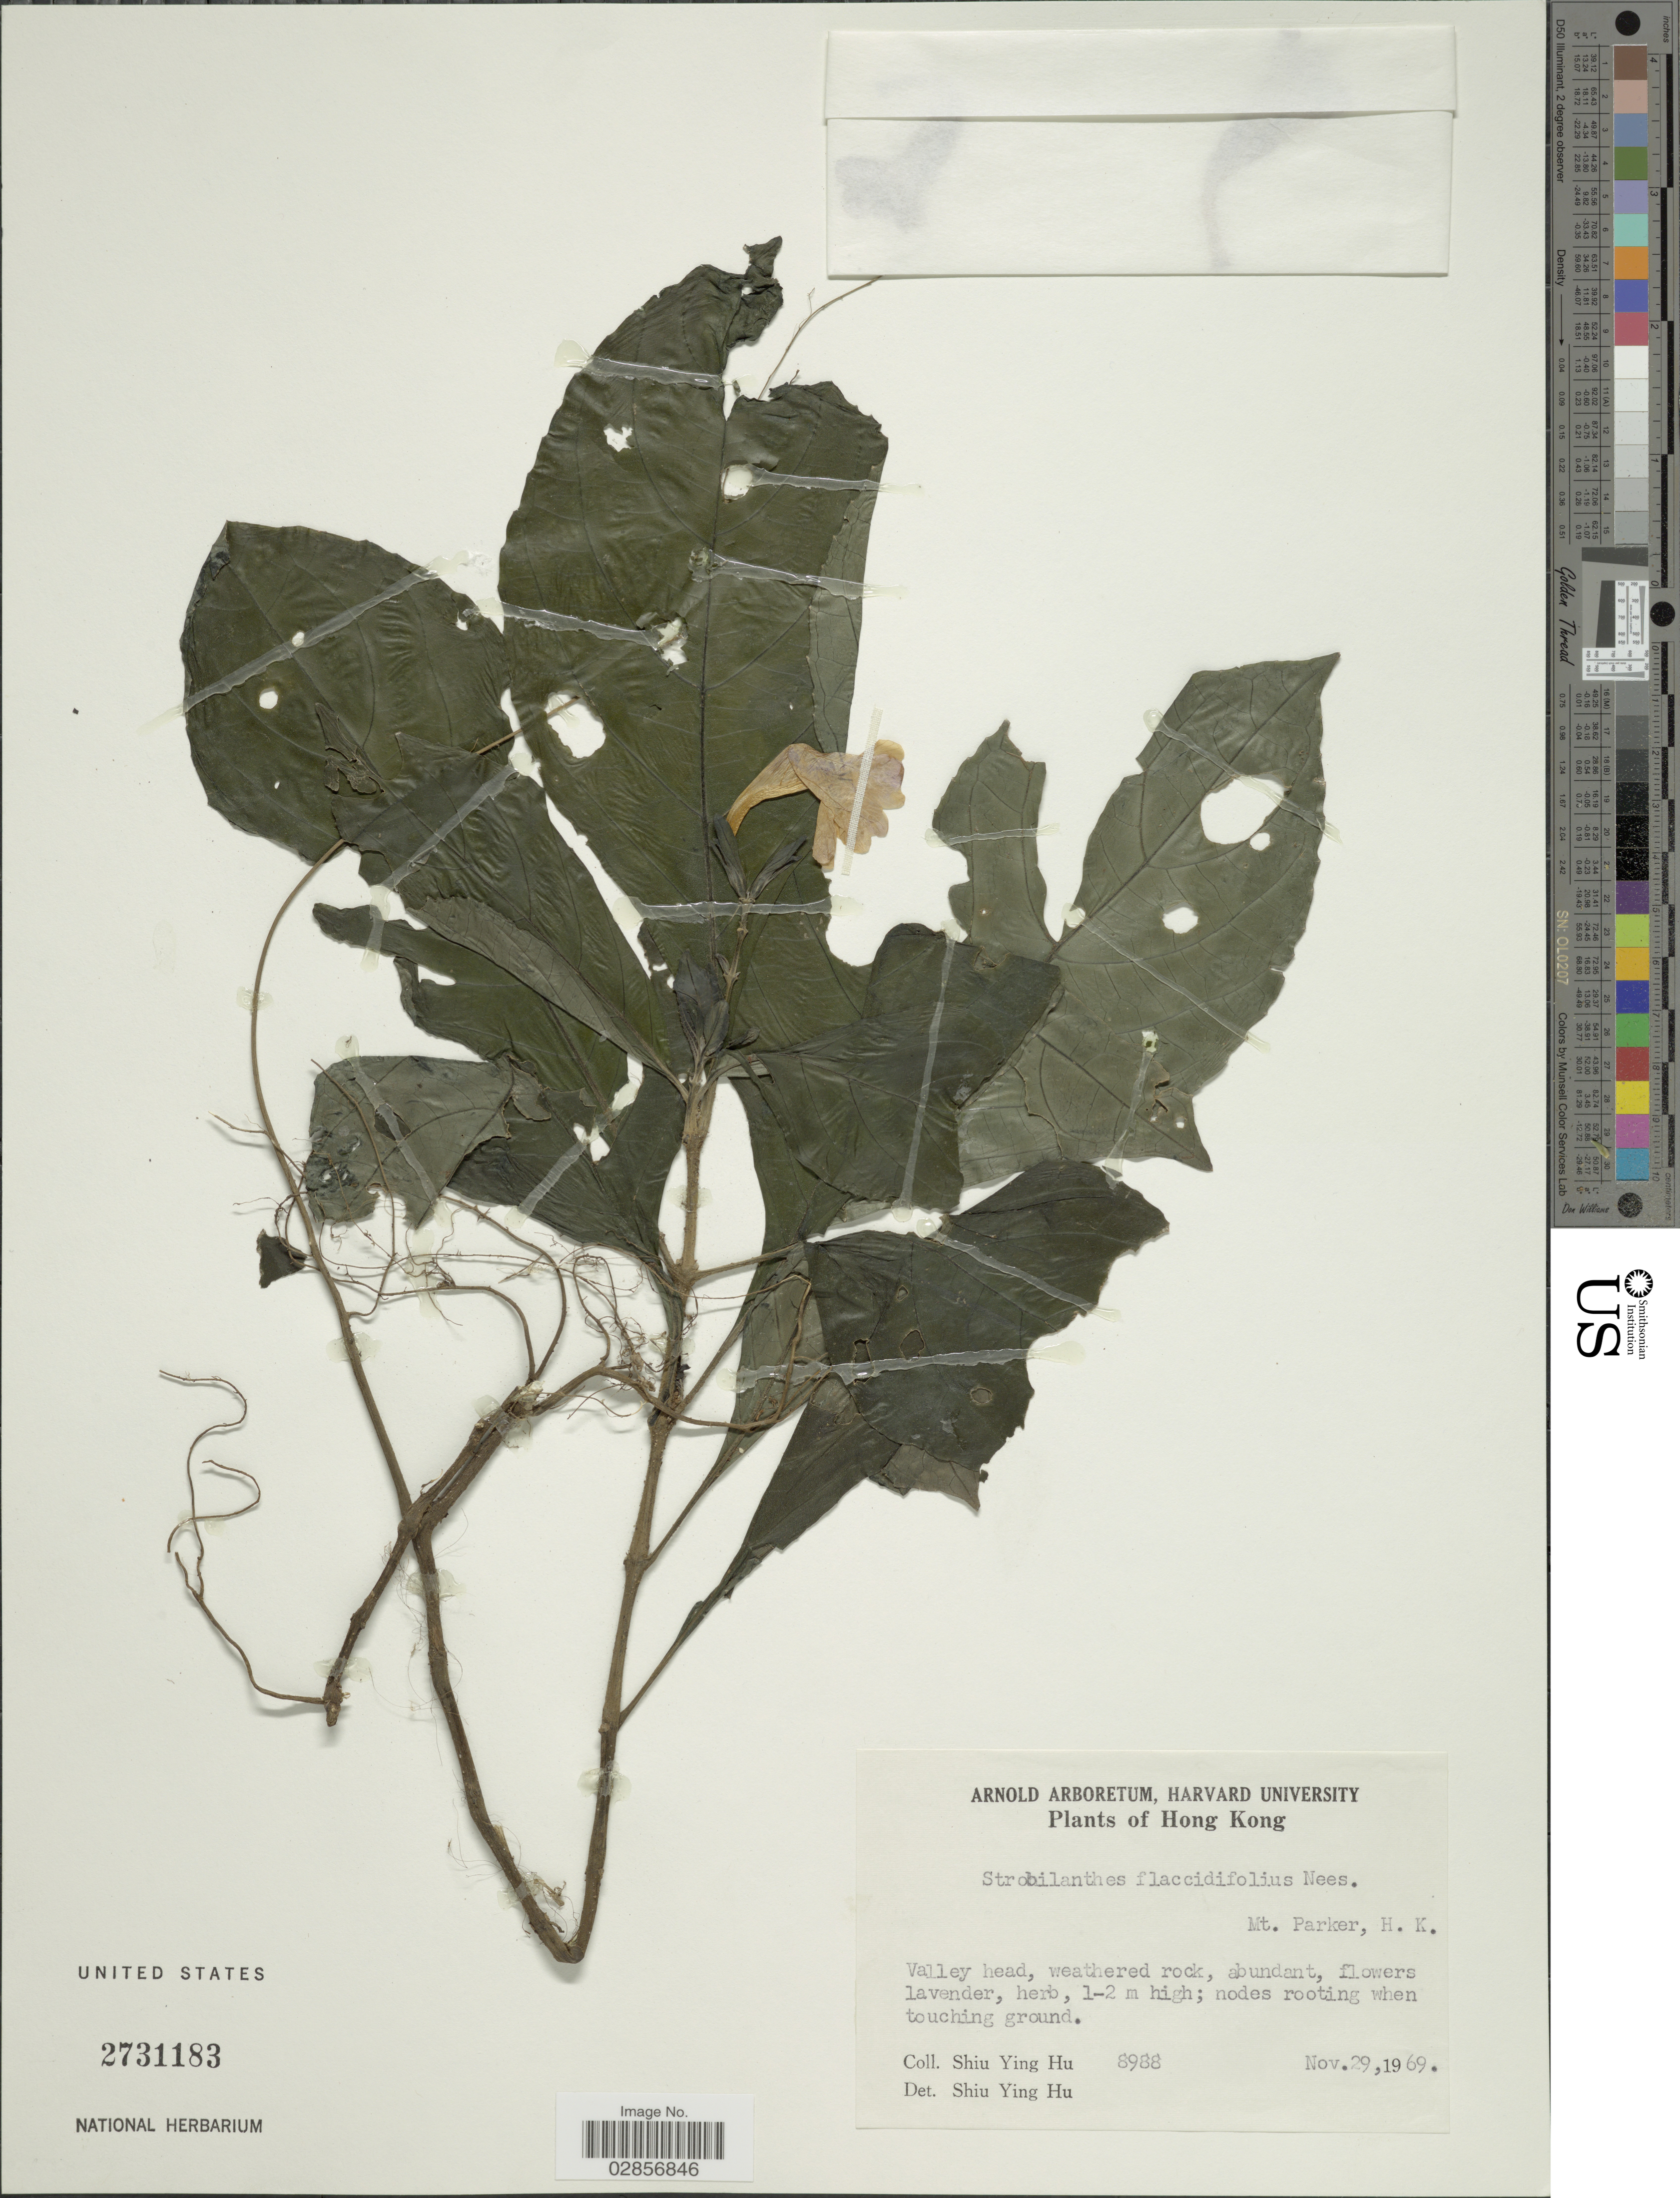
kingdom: Plantae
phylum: Tracheophyta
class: Magnoliopsida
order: Lamiales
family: Acanthaceae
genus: Baphicacanthus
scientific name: Baphicacanthus cusia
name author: (Nees) Bremek.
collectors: S. Y. Hu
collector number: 8988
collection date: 1969-11-29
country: China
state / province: Hong Kong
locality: Mt. Parker, H. K.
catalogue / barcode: US 2731183